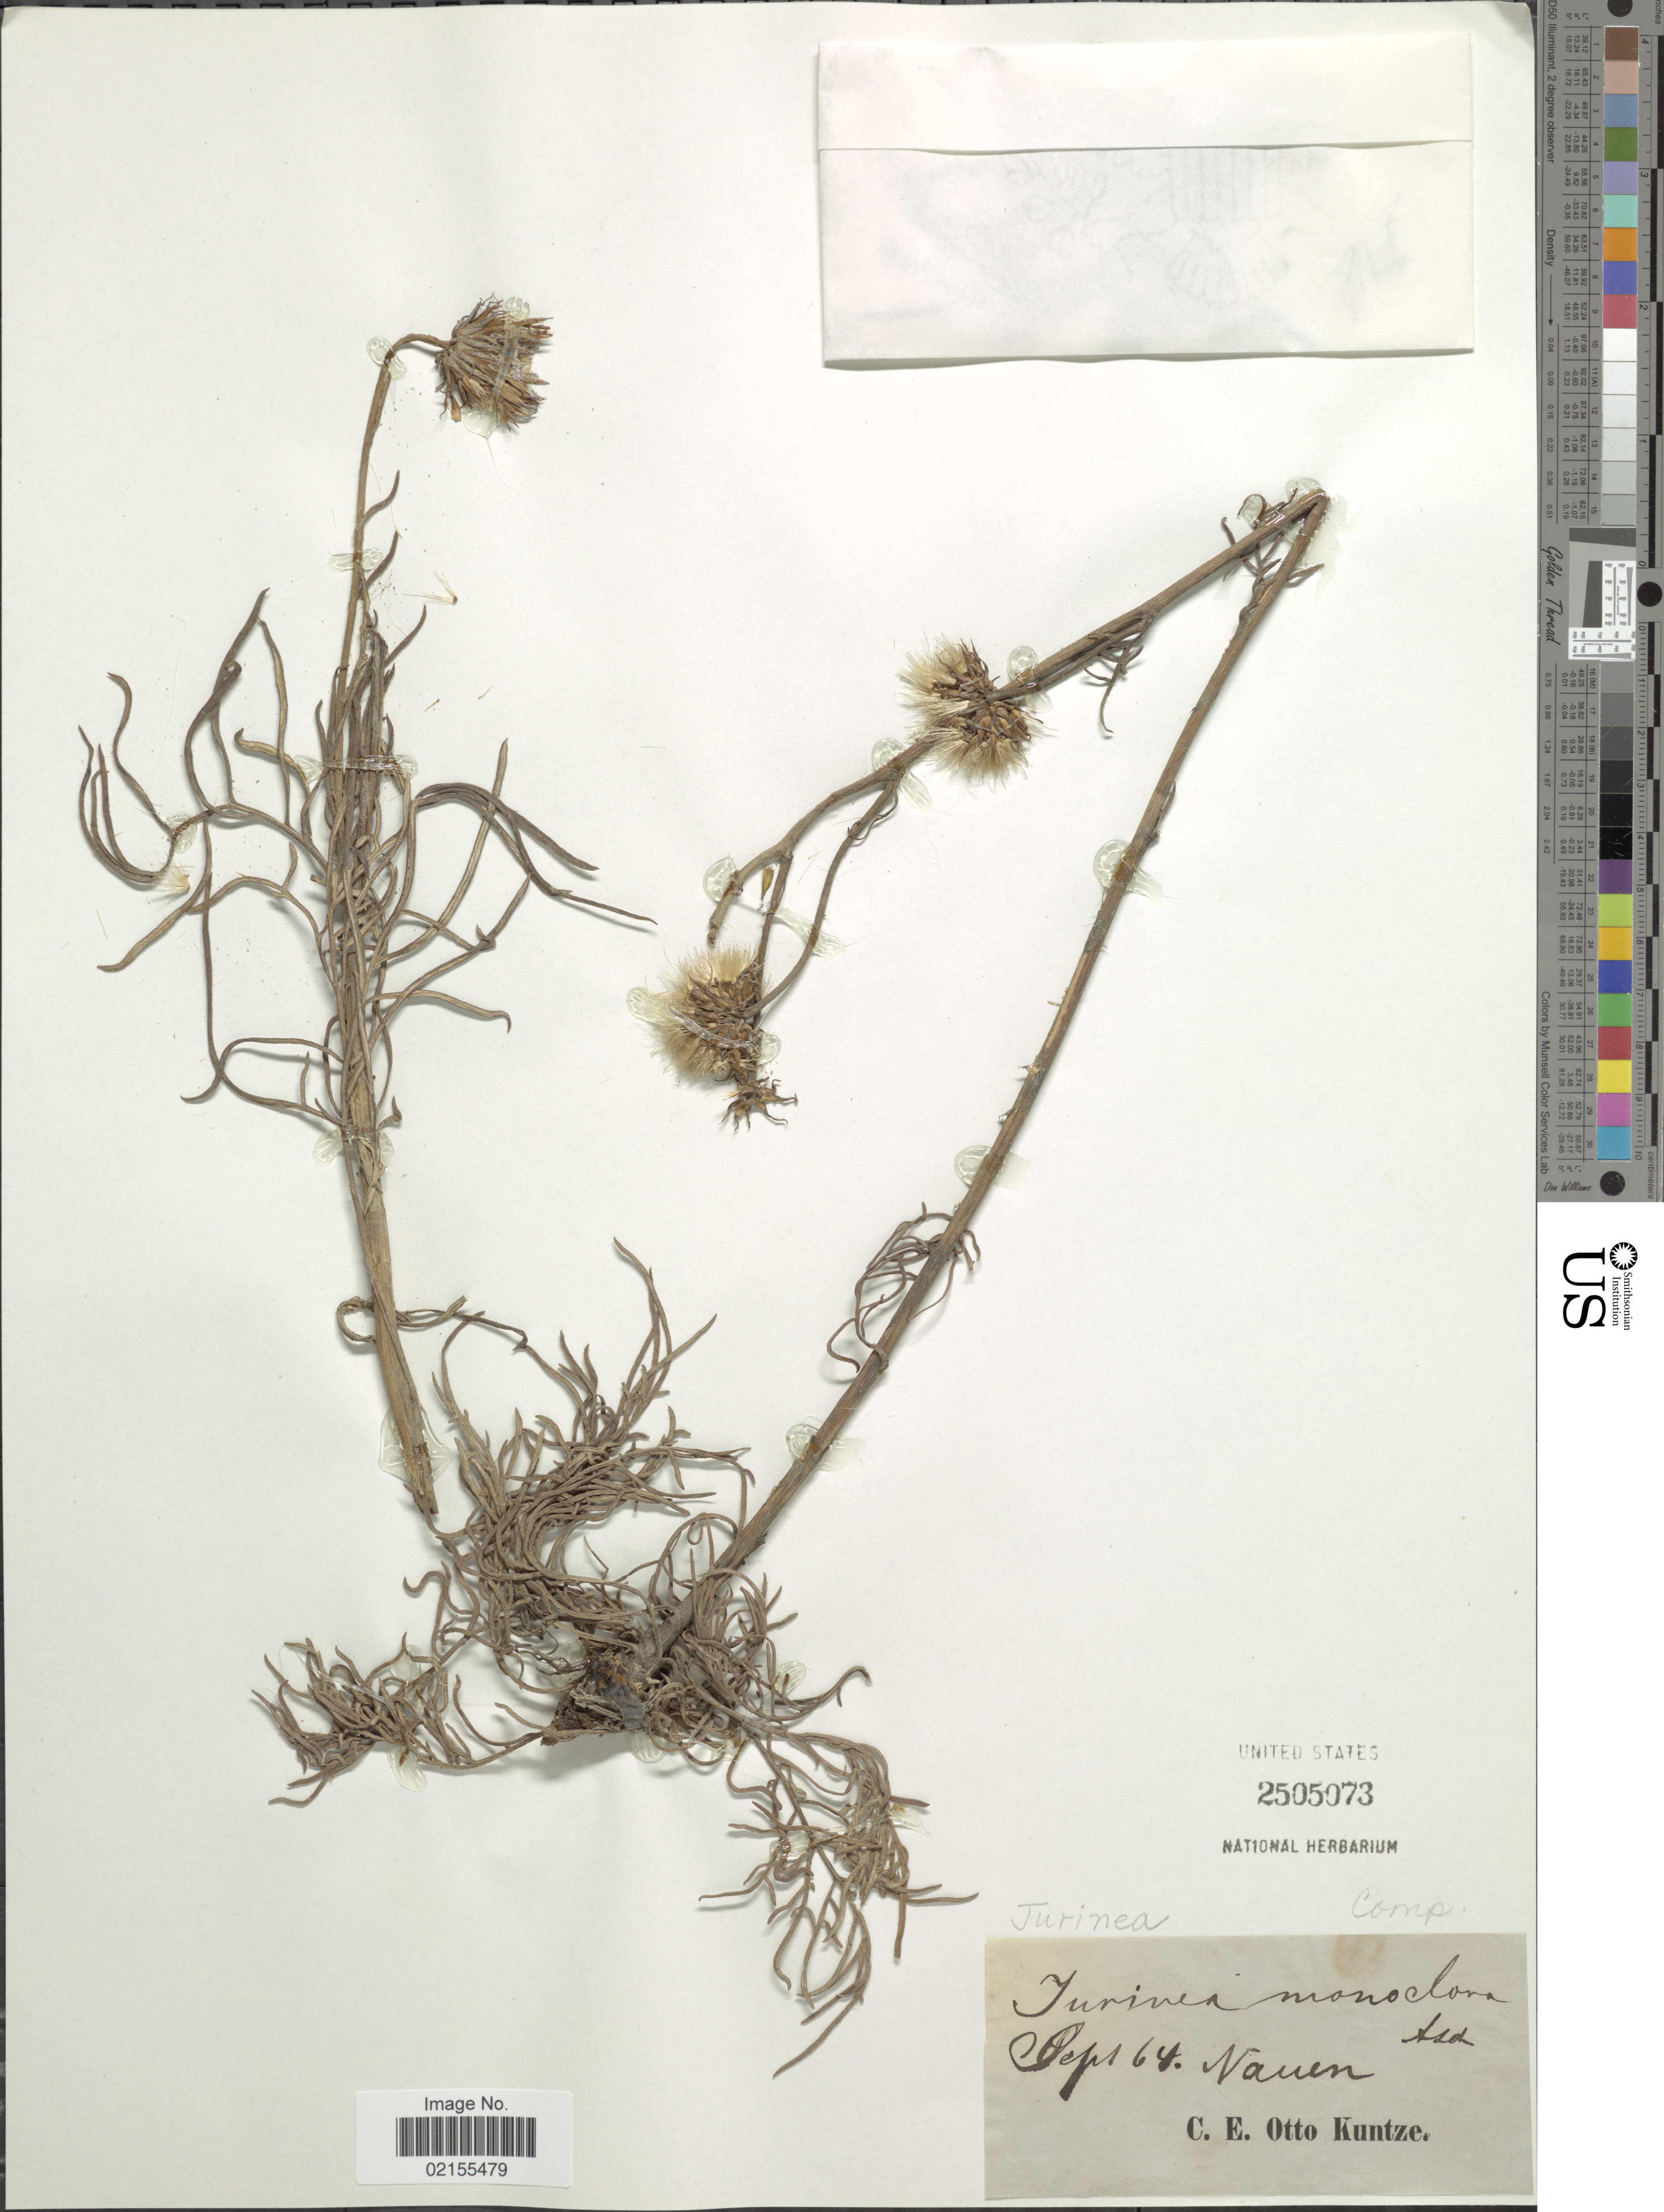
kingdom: Plantae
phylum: Tracheophyta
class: Magnoliopsida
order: Asterales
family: Asteraceae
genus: Jurinea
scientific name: Jurinea monoclona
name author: Asch.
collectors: C.E.O. Kuntze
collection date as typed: Transcribed d/m/y: /9/64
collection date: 1864-09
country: Germany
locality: Nauen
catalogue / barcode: US 2505073